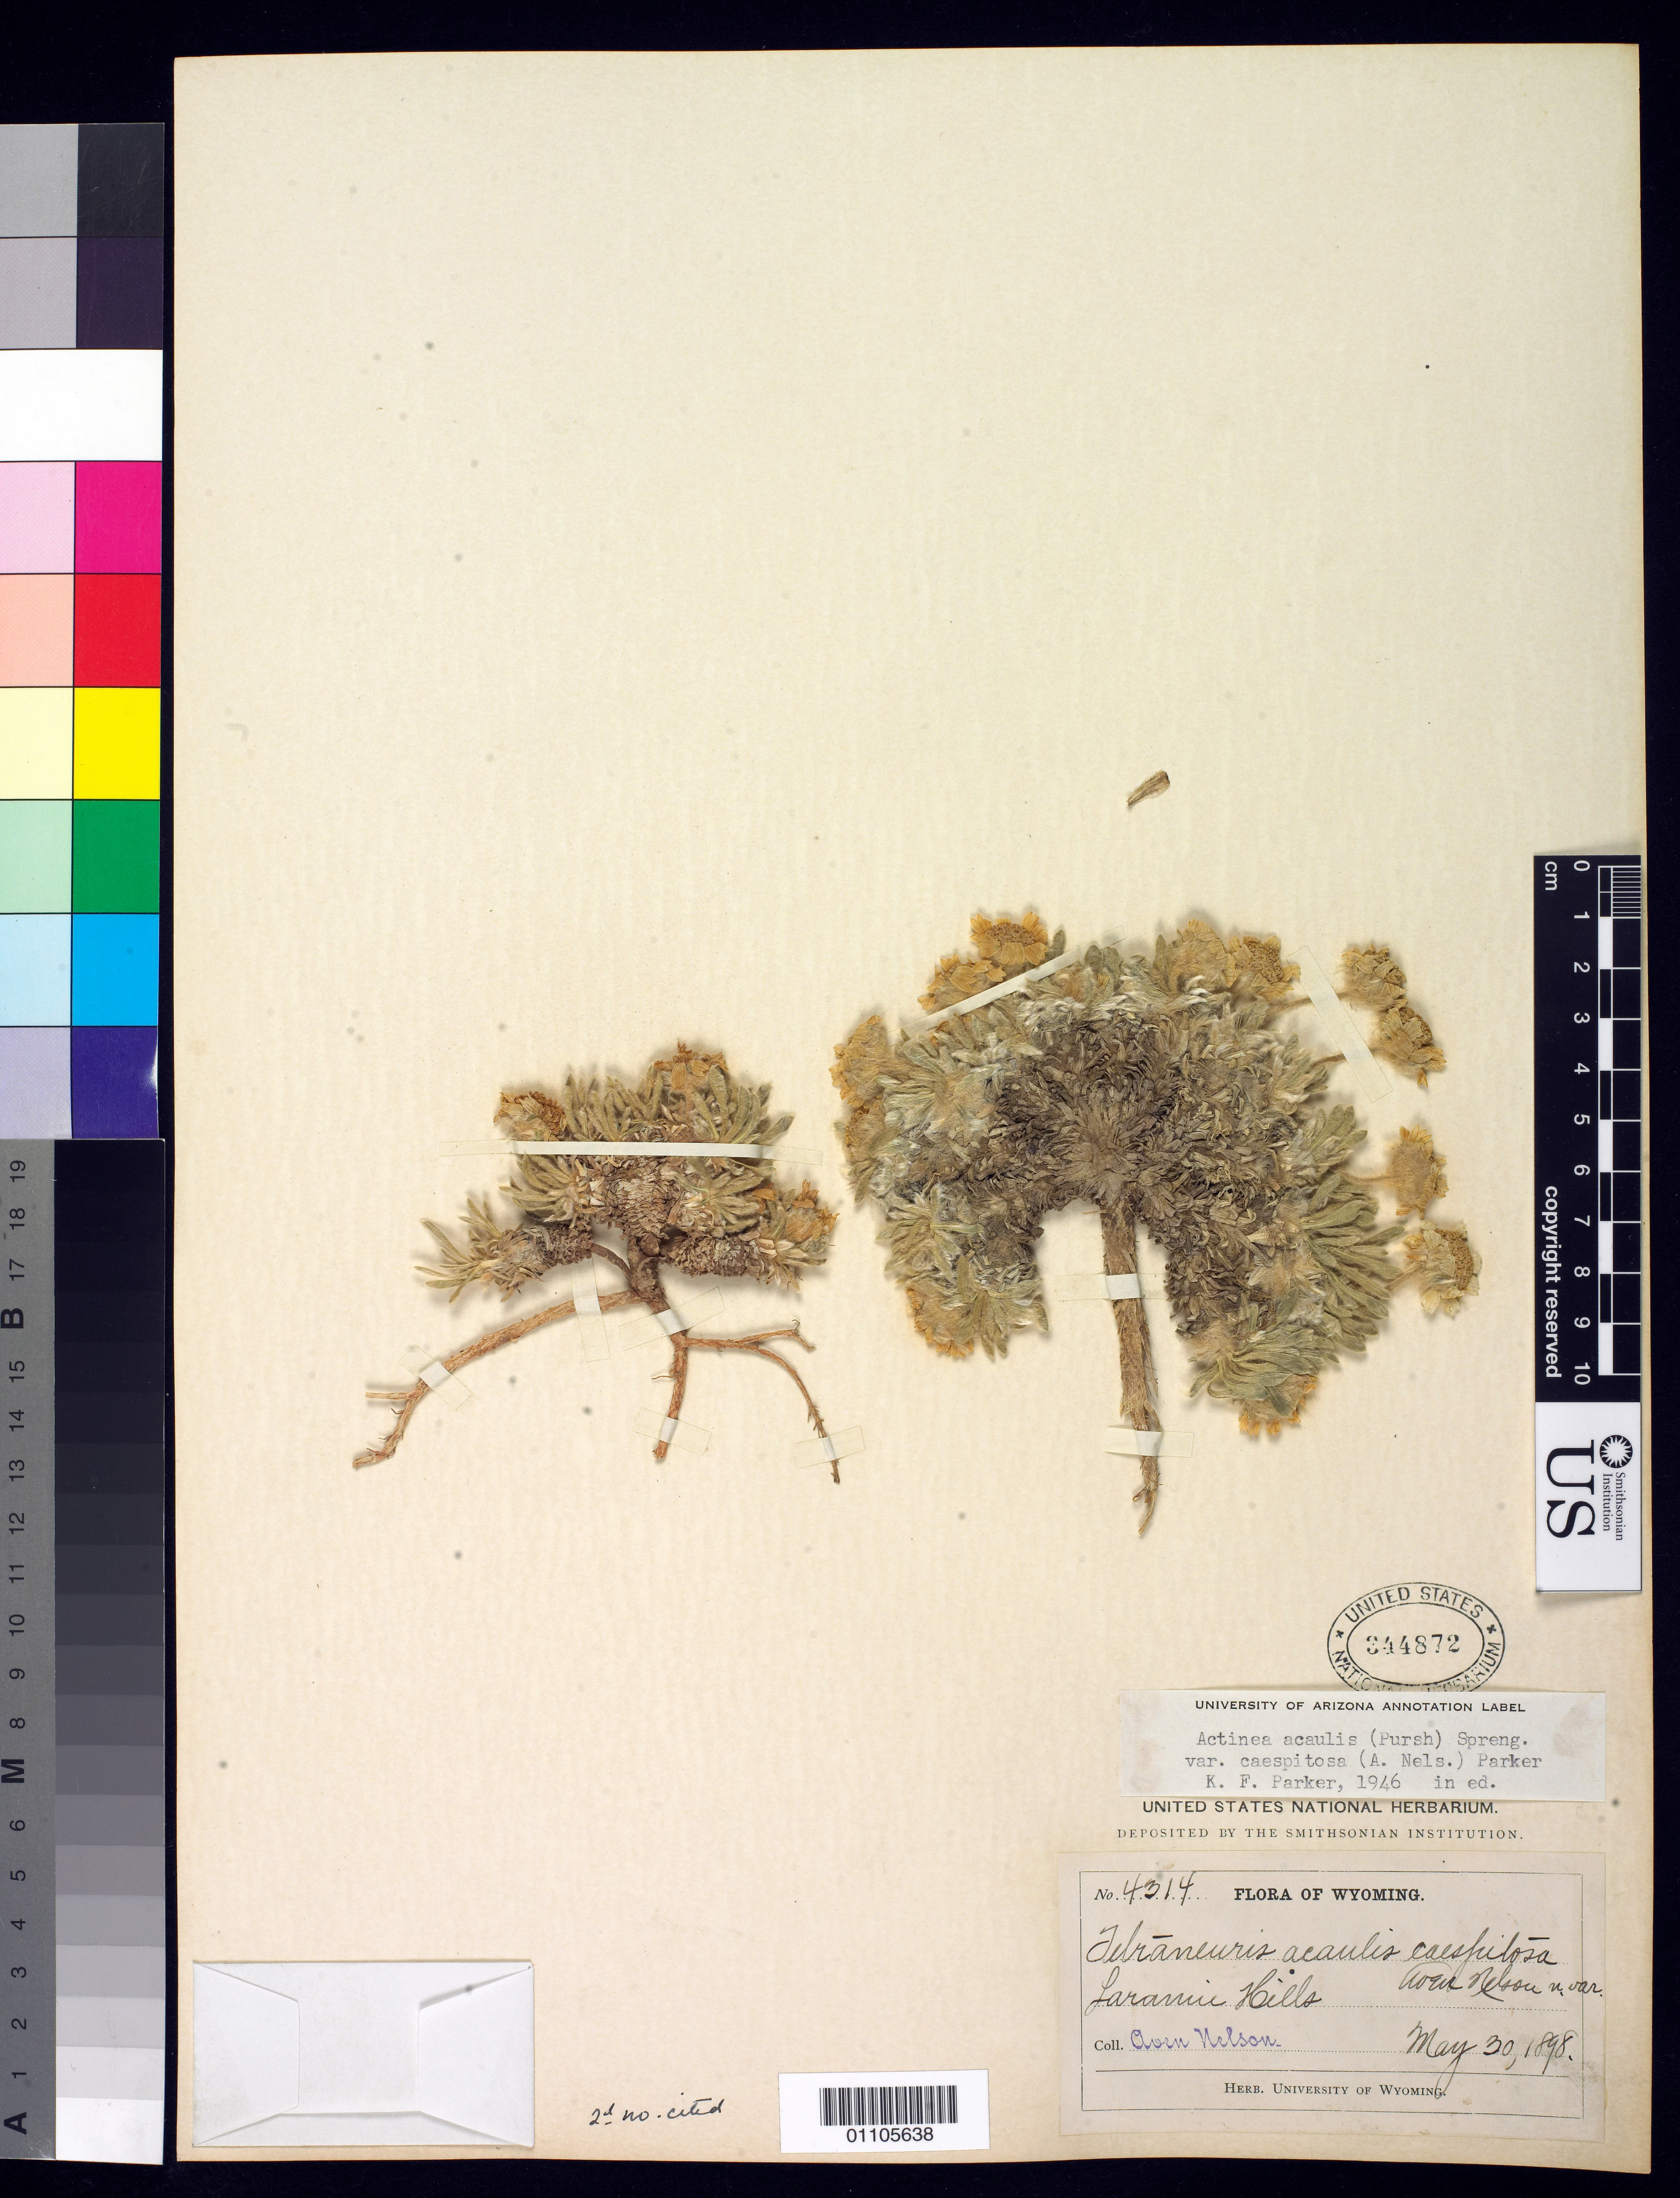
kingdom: Plantae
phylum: Tracheophyta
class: Magnoliopsida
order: Asterales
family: Asteraceae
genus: Tetraneuris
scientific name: Tetraneuris acaulis var. caespitosa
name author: A. Nelson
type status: Isolectotype; Isosyntype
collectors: A. Nelson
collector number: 4314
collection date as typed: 30 May 1898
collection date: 1898-05-30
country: United States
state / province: Wyoming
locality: Laramie Hills.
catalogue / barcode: US 344872